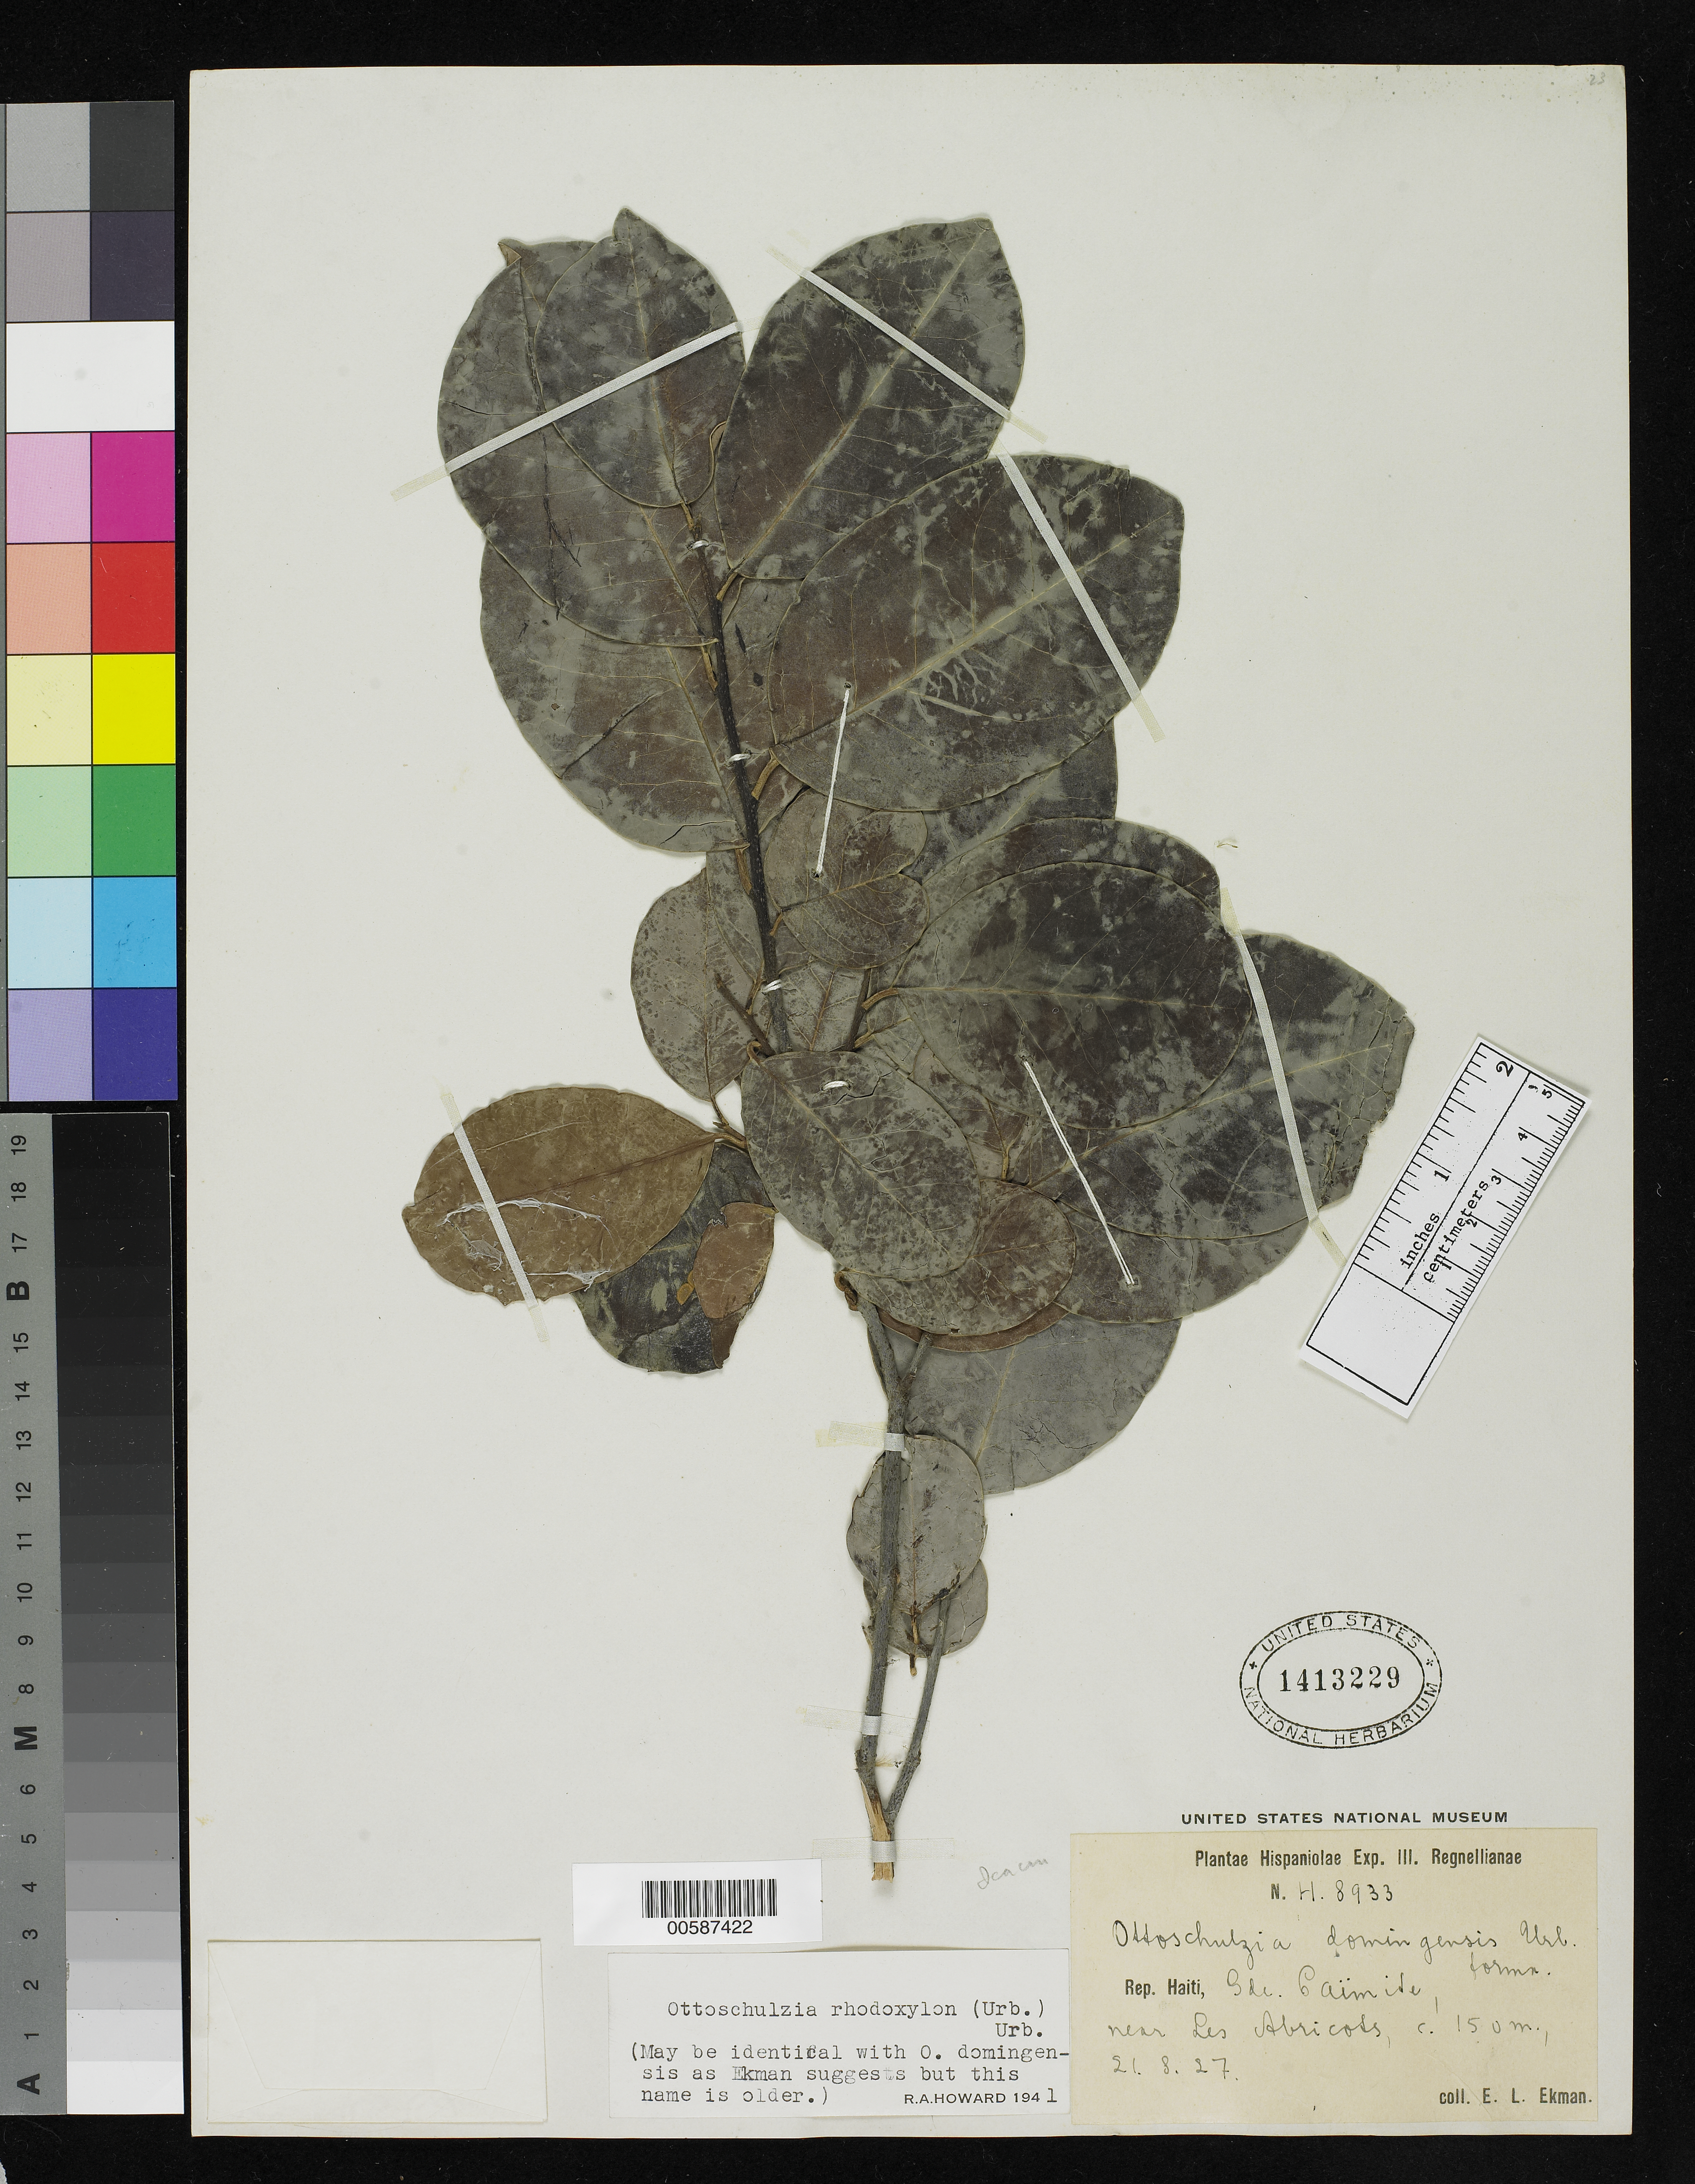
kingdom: Plantae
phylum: Tracheophyta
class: Magnoliopsida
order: Metteniusales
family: Metteniusaceae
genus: Ottoschulzia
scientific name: Ottoschulzia rhodoxylon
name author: (Urb.) Urb.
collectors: E. L. Ekman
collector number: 8933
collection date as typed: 21 Aug 1927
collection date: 1927-08-21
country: Haiti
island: Hispaniola Island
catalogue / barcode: US 1413229